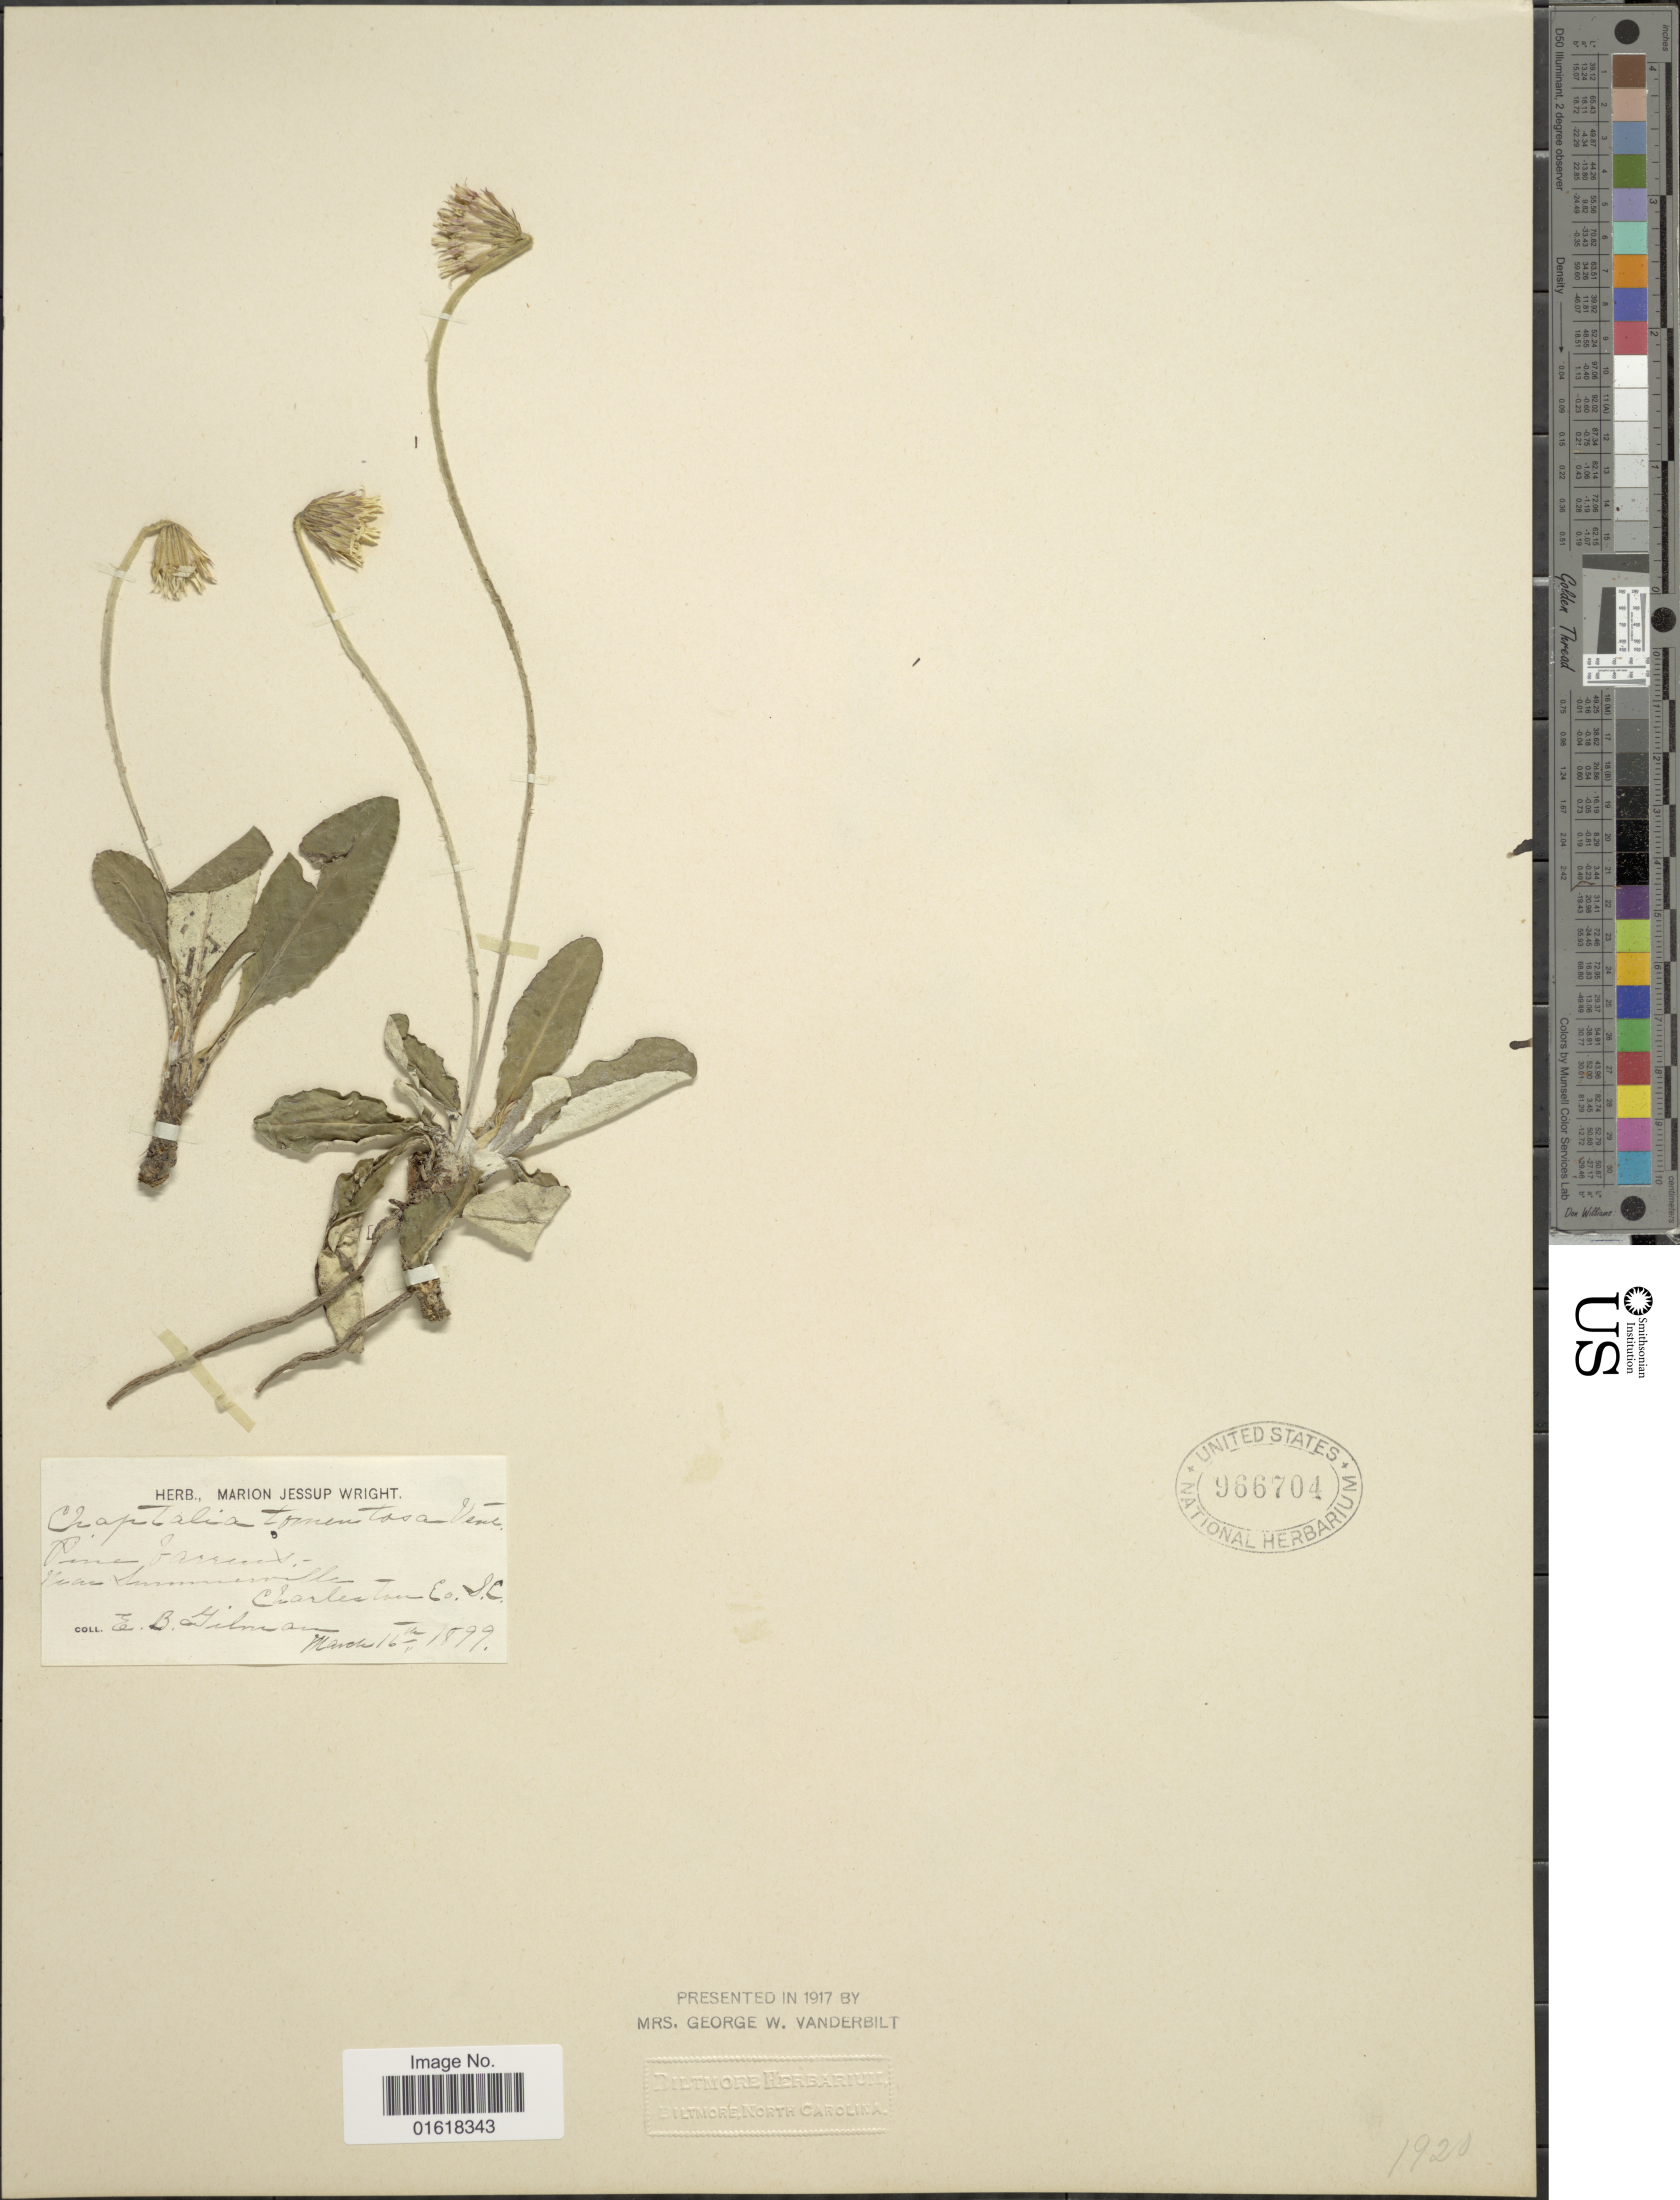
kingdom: Plantae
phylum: Tracheophyta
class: Magnoliopsida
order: Asterales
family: Asteraceae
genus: Chaptalia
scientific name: Chaptalia tomentosa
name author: Vent.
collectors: E. Gilman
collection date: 1899-03-16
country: United States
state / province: South Carolina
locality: Pine barrens, near Summerville - Charleston Co.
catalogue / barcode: US 966704